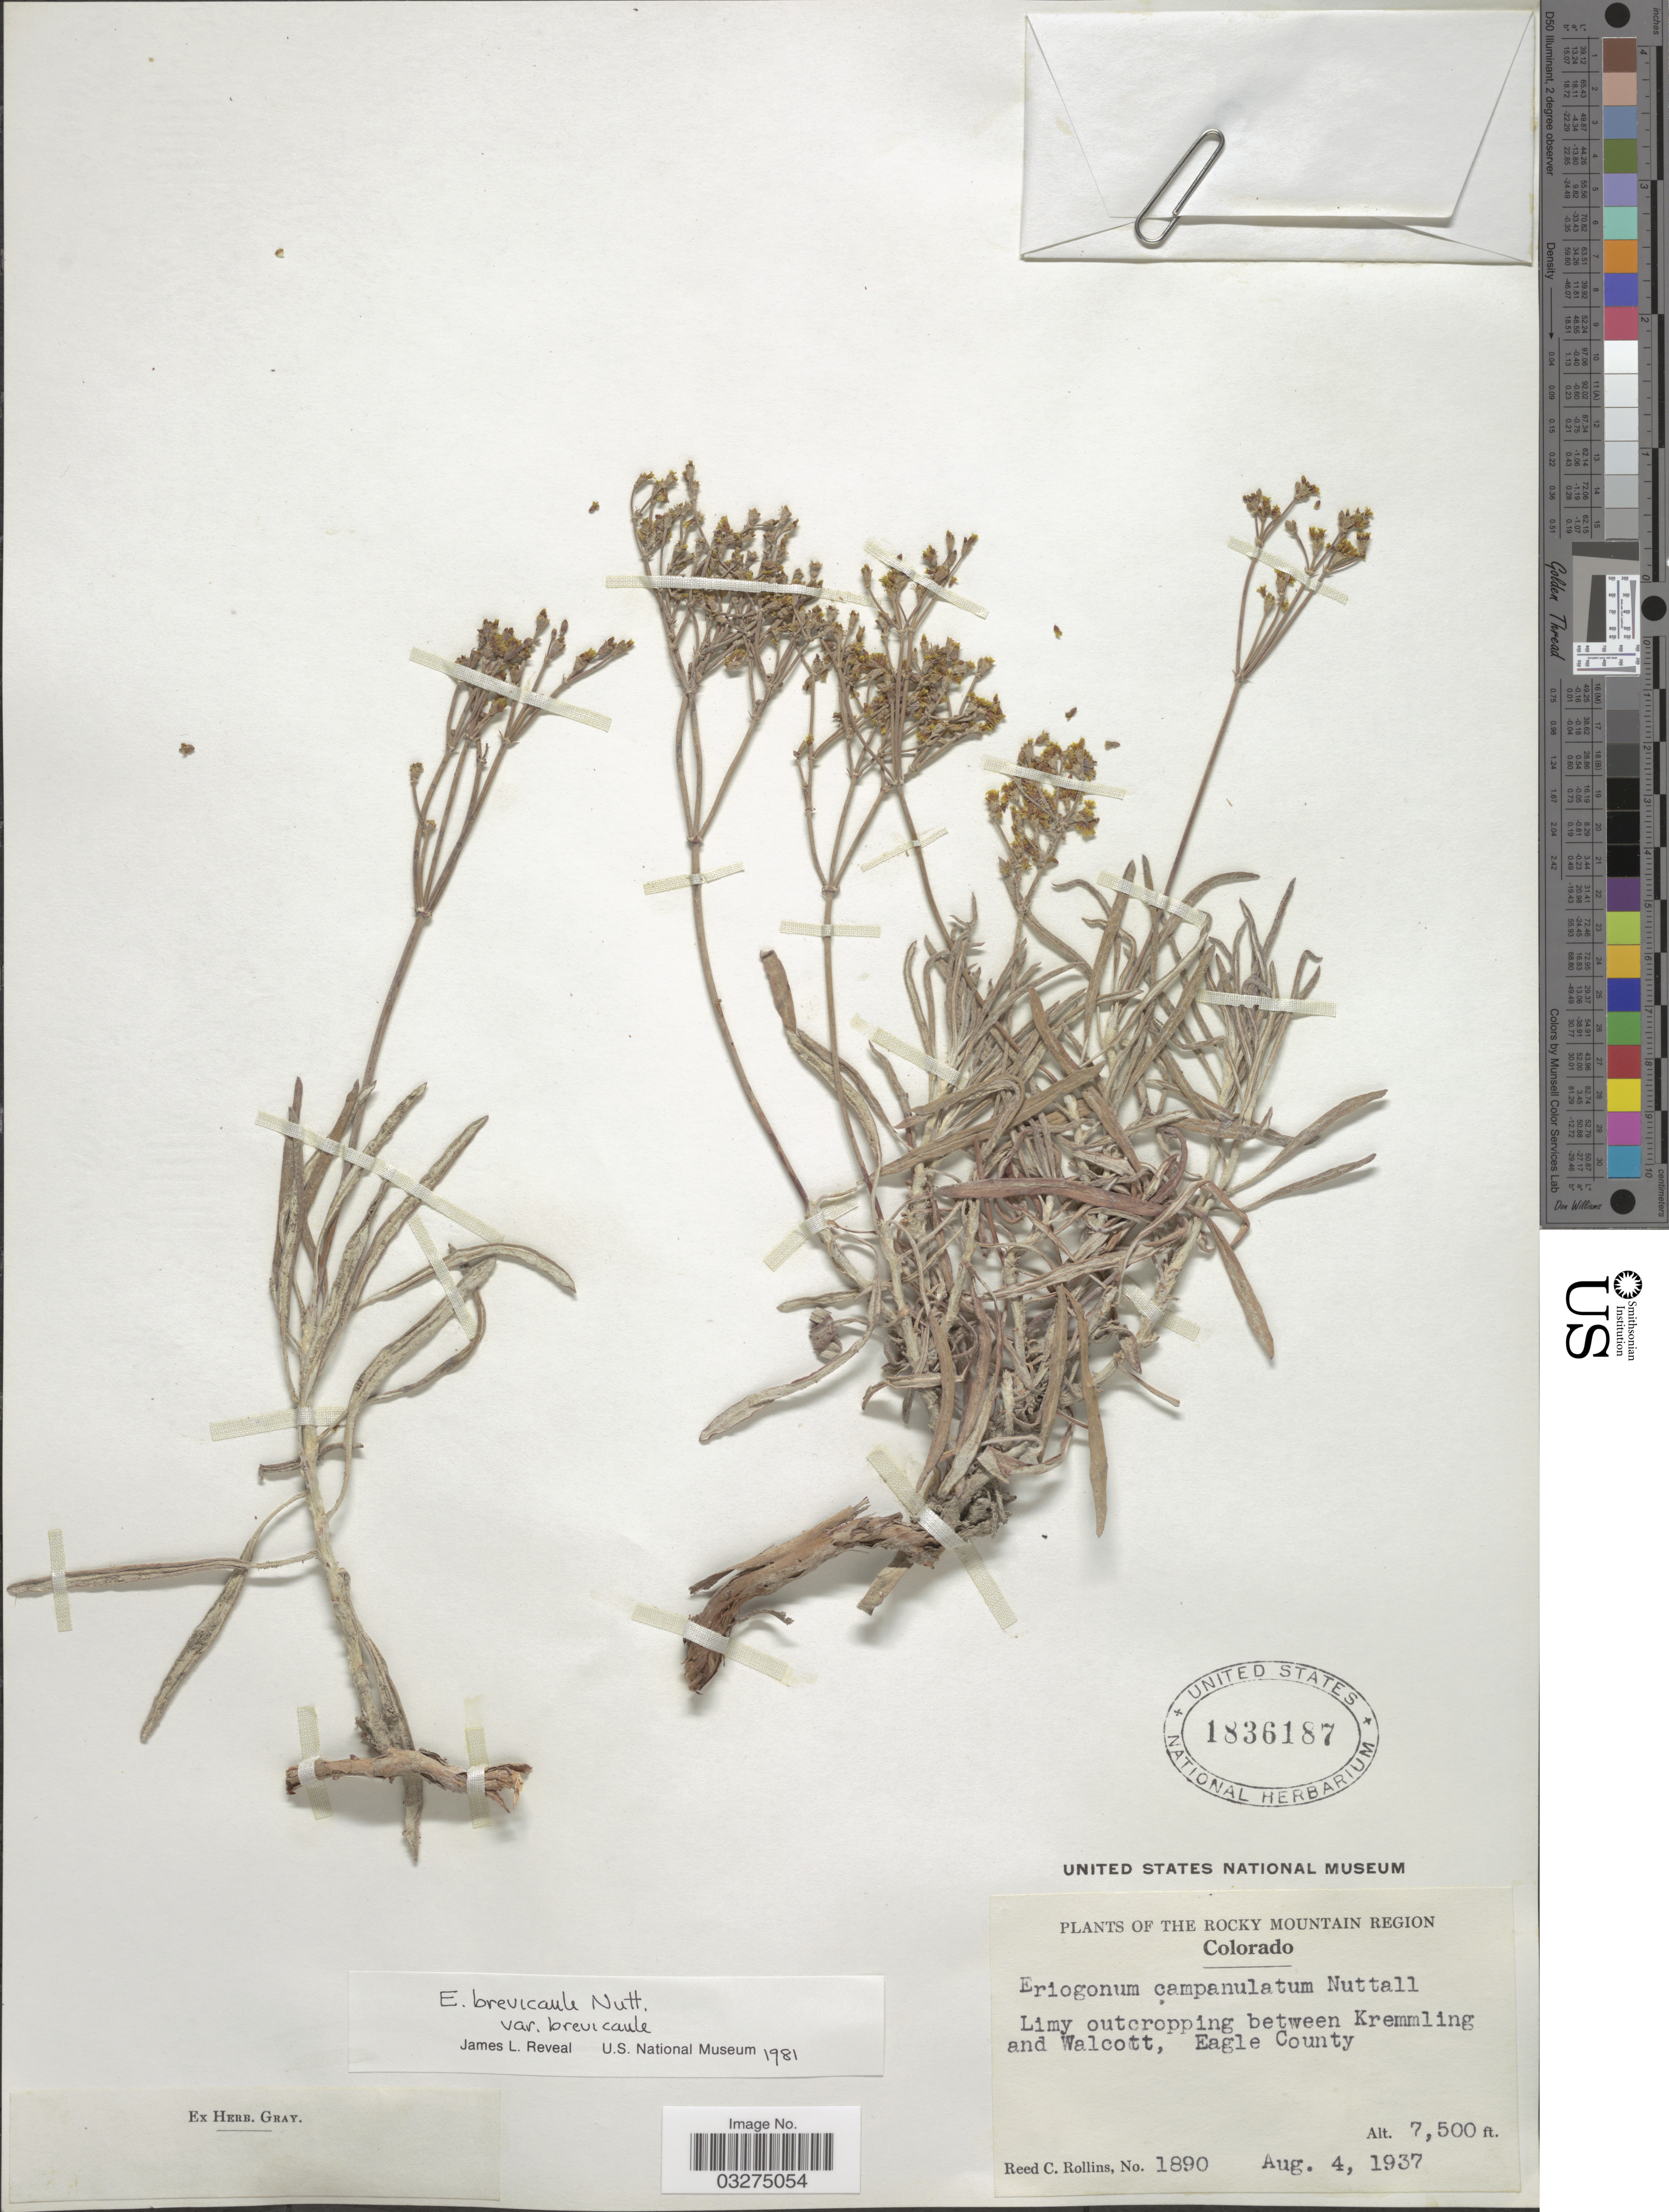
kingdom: Plantae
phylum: Tracheophyta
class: Magnoliopsida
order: Caryophyllales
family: Polygonaceae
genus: Eriogonum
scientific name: Eriogonum brevicaule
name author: Nutt.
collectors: R. C. Rollins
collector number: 1890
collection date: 1937-08-04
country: United States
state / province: Colorado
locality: Between Kremmling and Walcott, Eagle County.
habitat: limy outcropping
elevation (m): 2286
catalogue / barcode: US 1836187